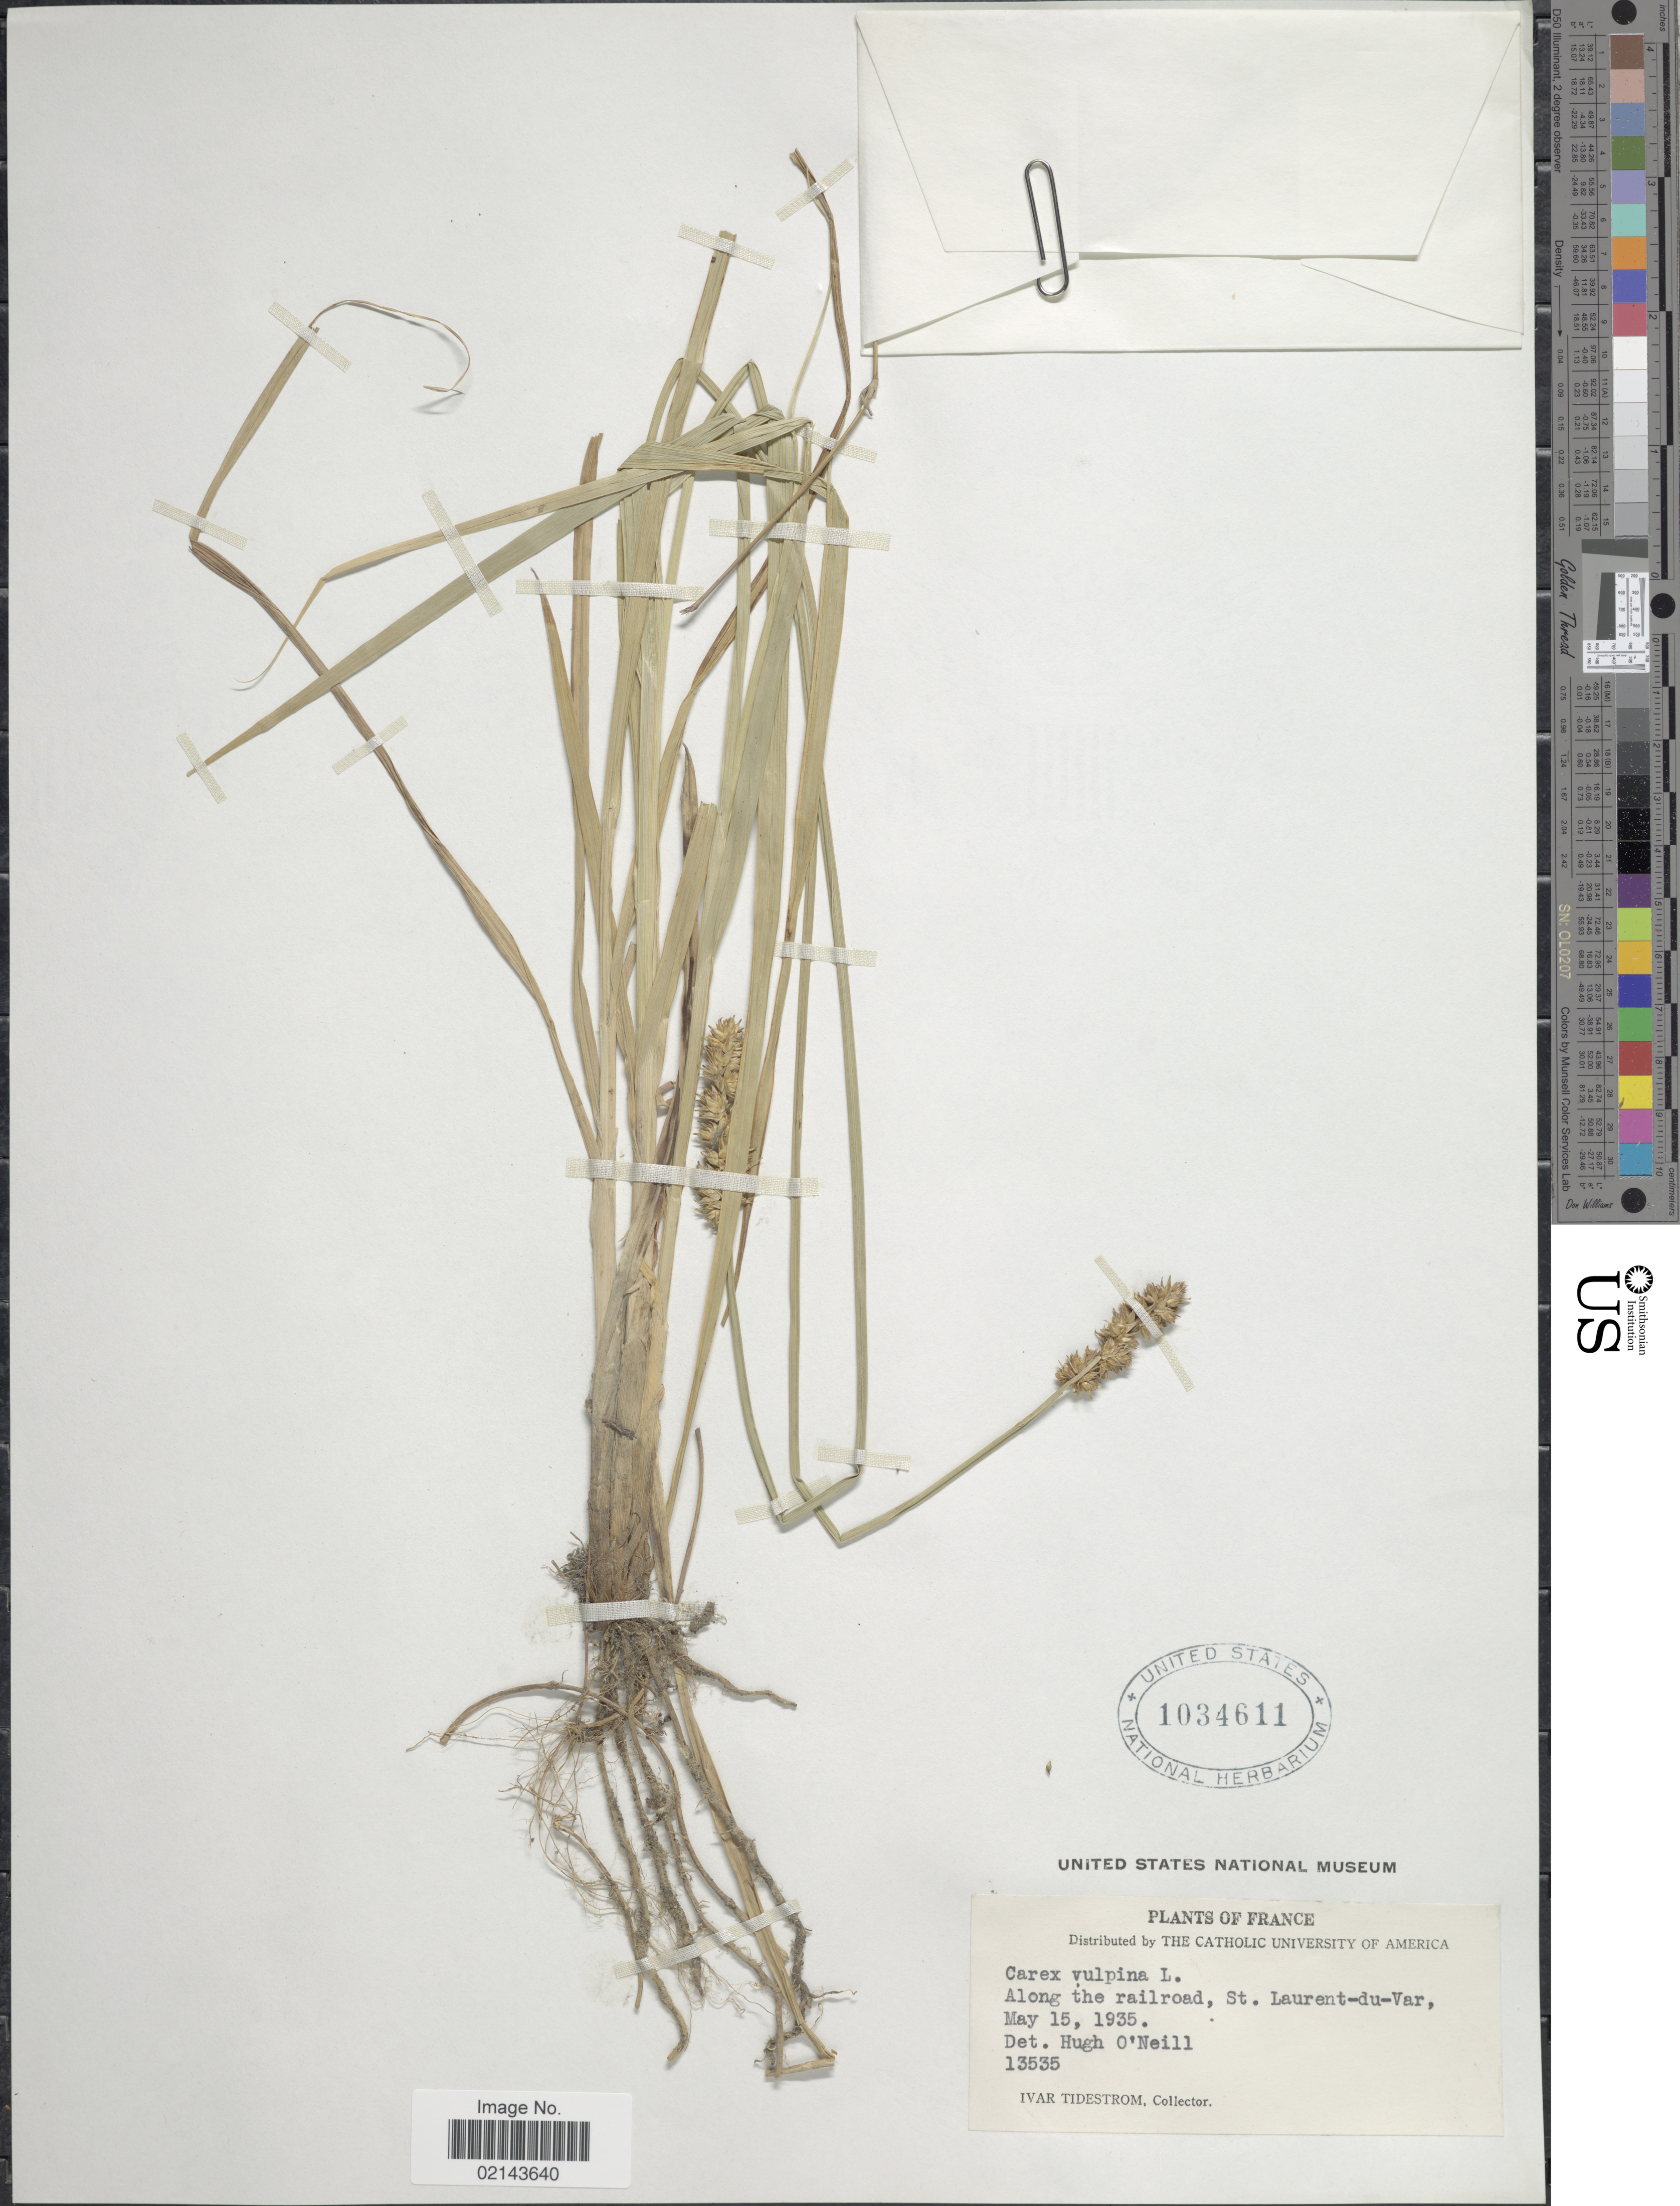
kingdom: Plantae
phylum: Tracheophyta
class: Liliopsida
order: Poales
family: Cyperaceae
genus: Carex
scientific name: Carex vulpina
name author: L.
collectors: I. F. Tidestrom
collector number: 13535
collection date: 1935-05-15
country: France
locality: Along the railroad, St. Laurent-du-Var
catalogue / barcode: US 1034611